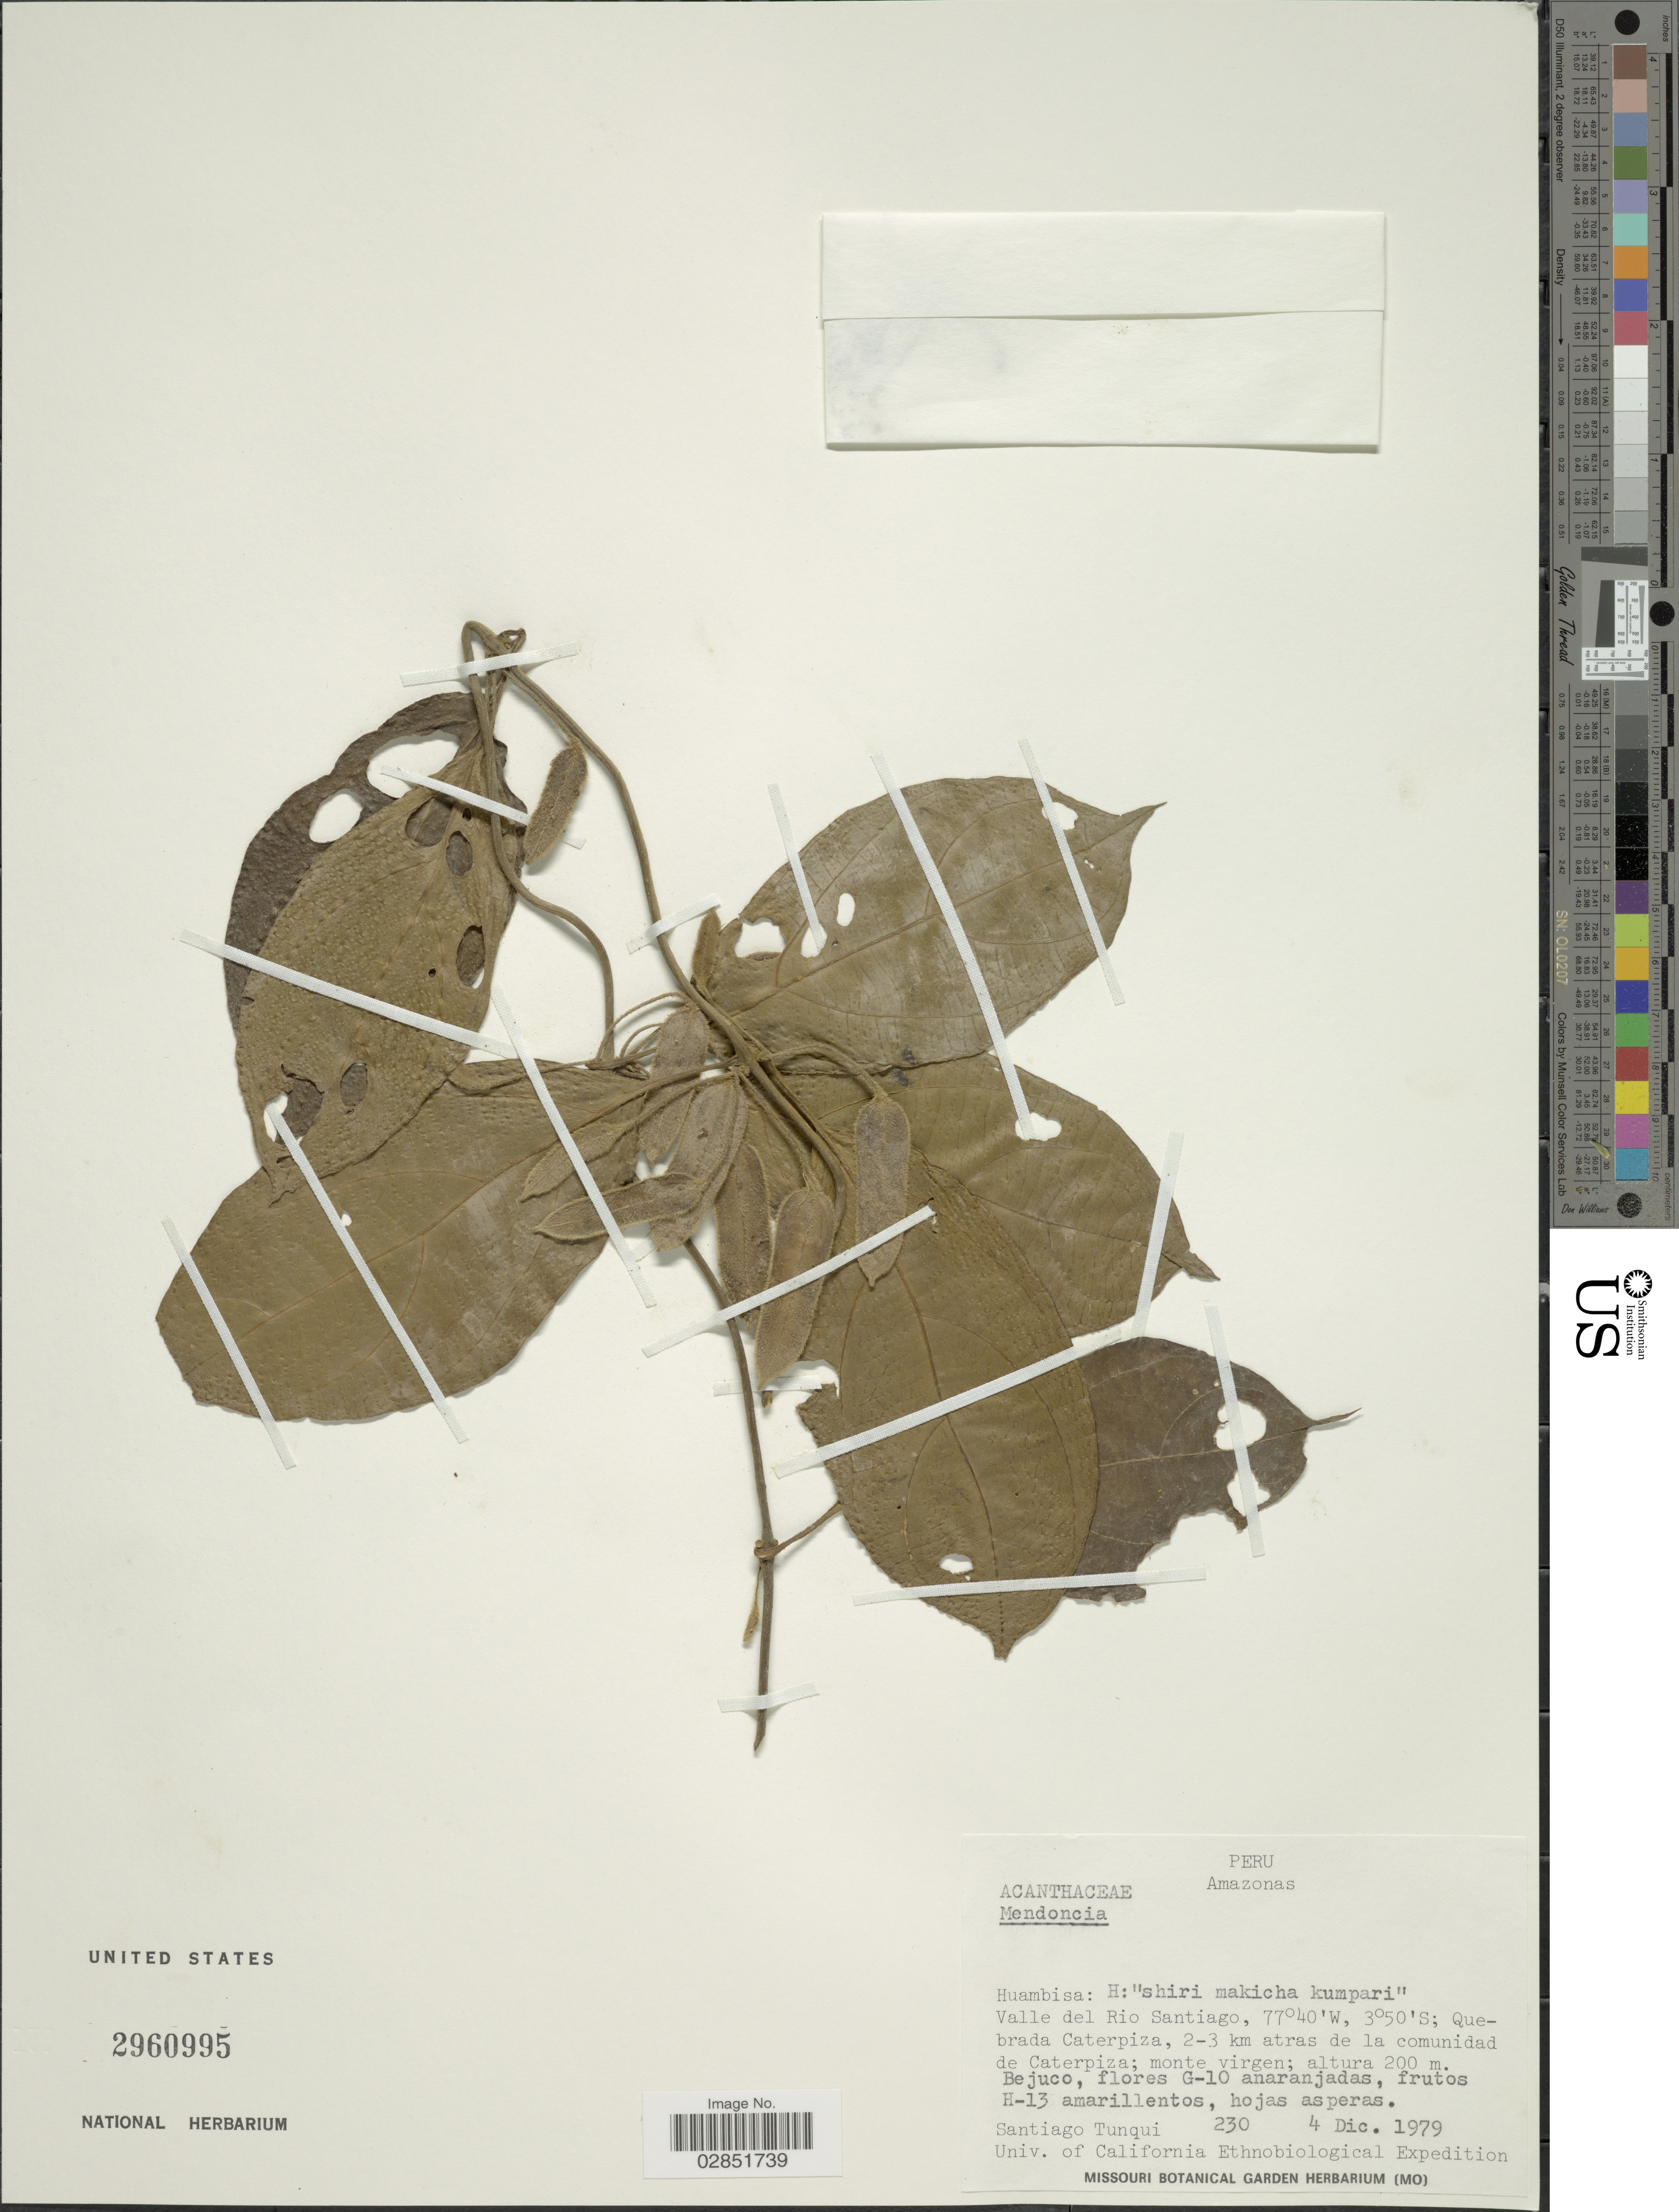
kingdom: Plantae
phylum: Tracheophyta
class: Magnoliopsida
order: Lamiales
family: Acanthaceae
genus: Mendoncia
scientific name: Mendoncia sp.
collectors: S. Tunqui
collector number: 230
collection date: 1979-12-04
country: Peru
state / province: Amazonas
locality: Valle del Rio Santiago, Quebrada Caterpiza, 2-3 km atras de la comunidad de Caterpiza; monte virgen.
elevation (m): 200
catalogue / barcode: US 2960995